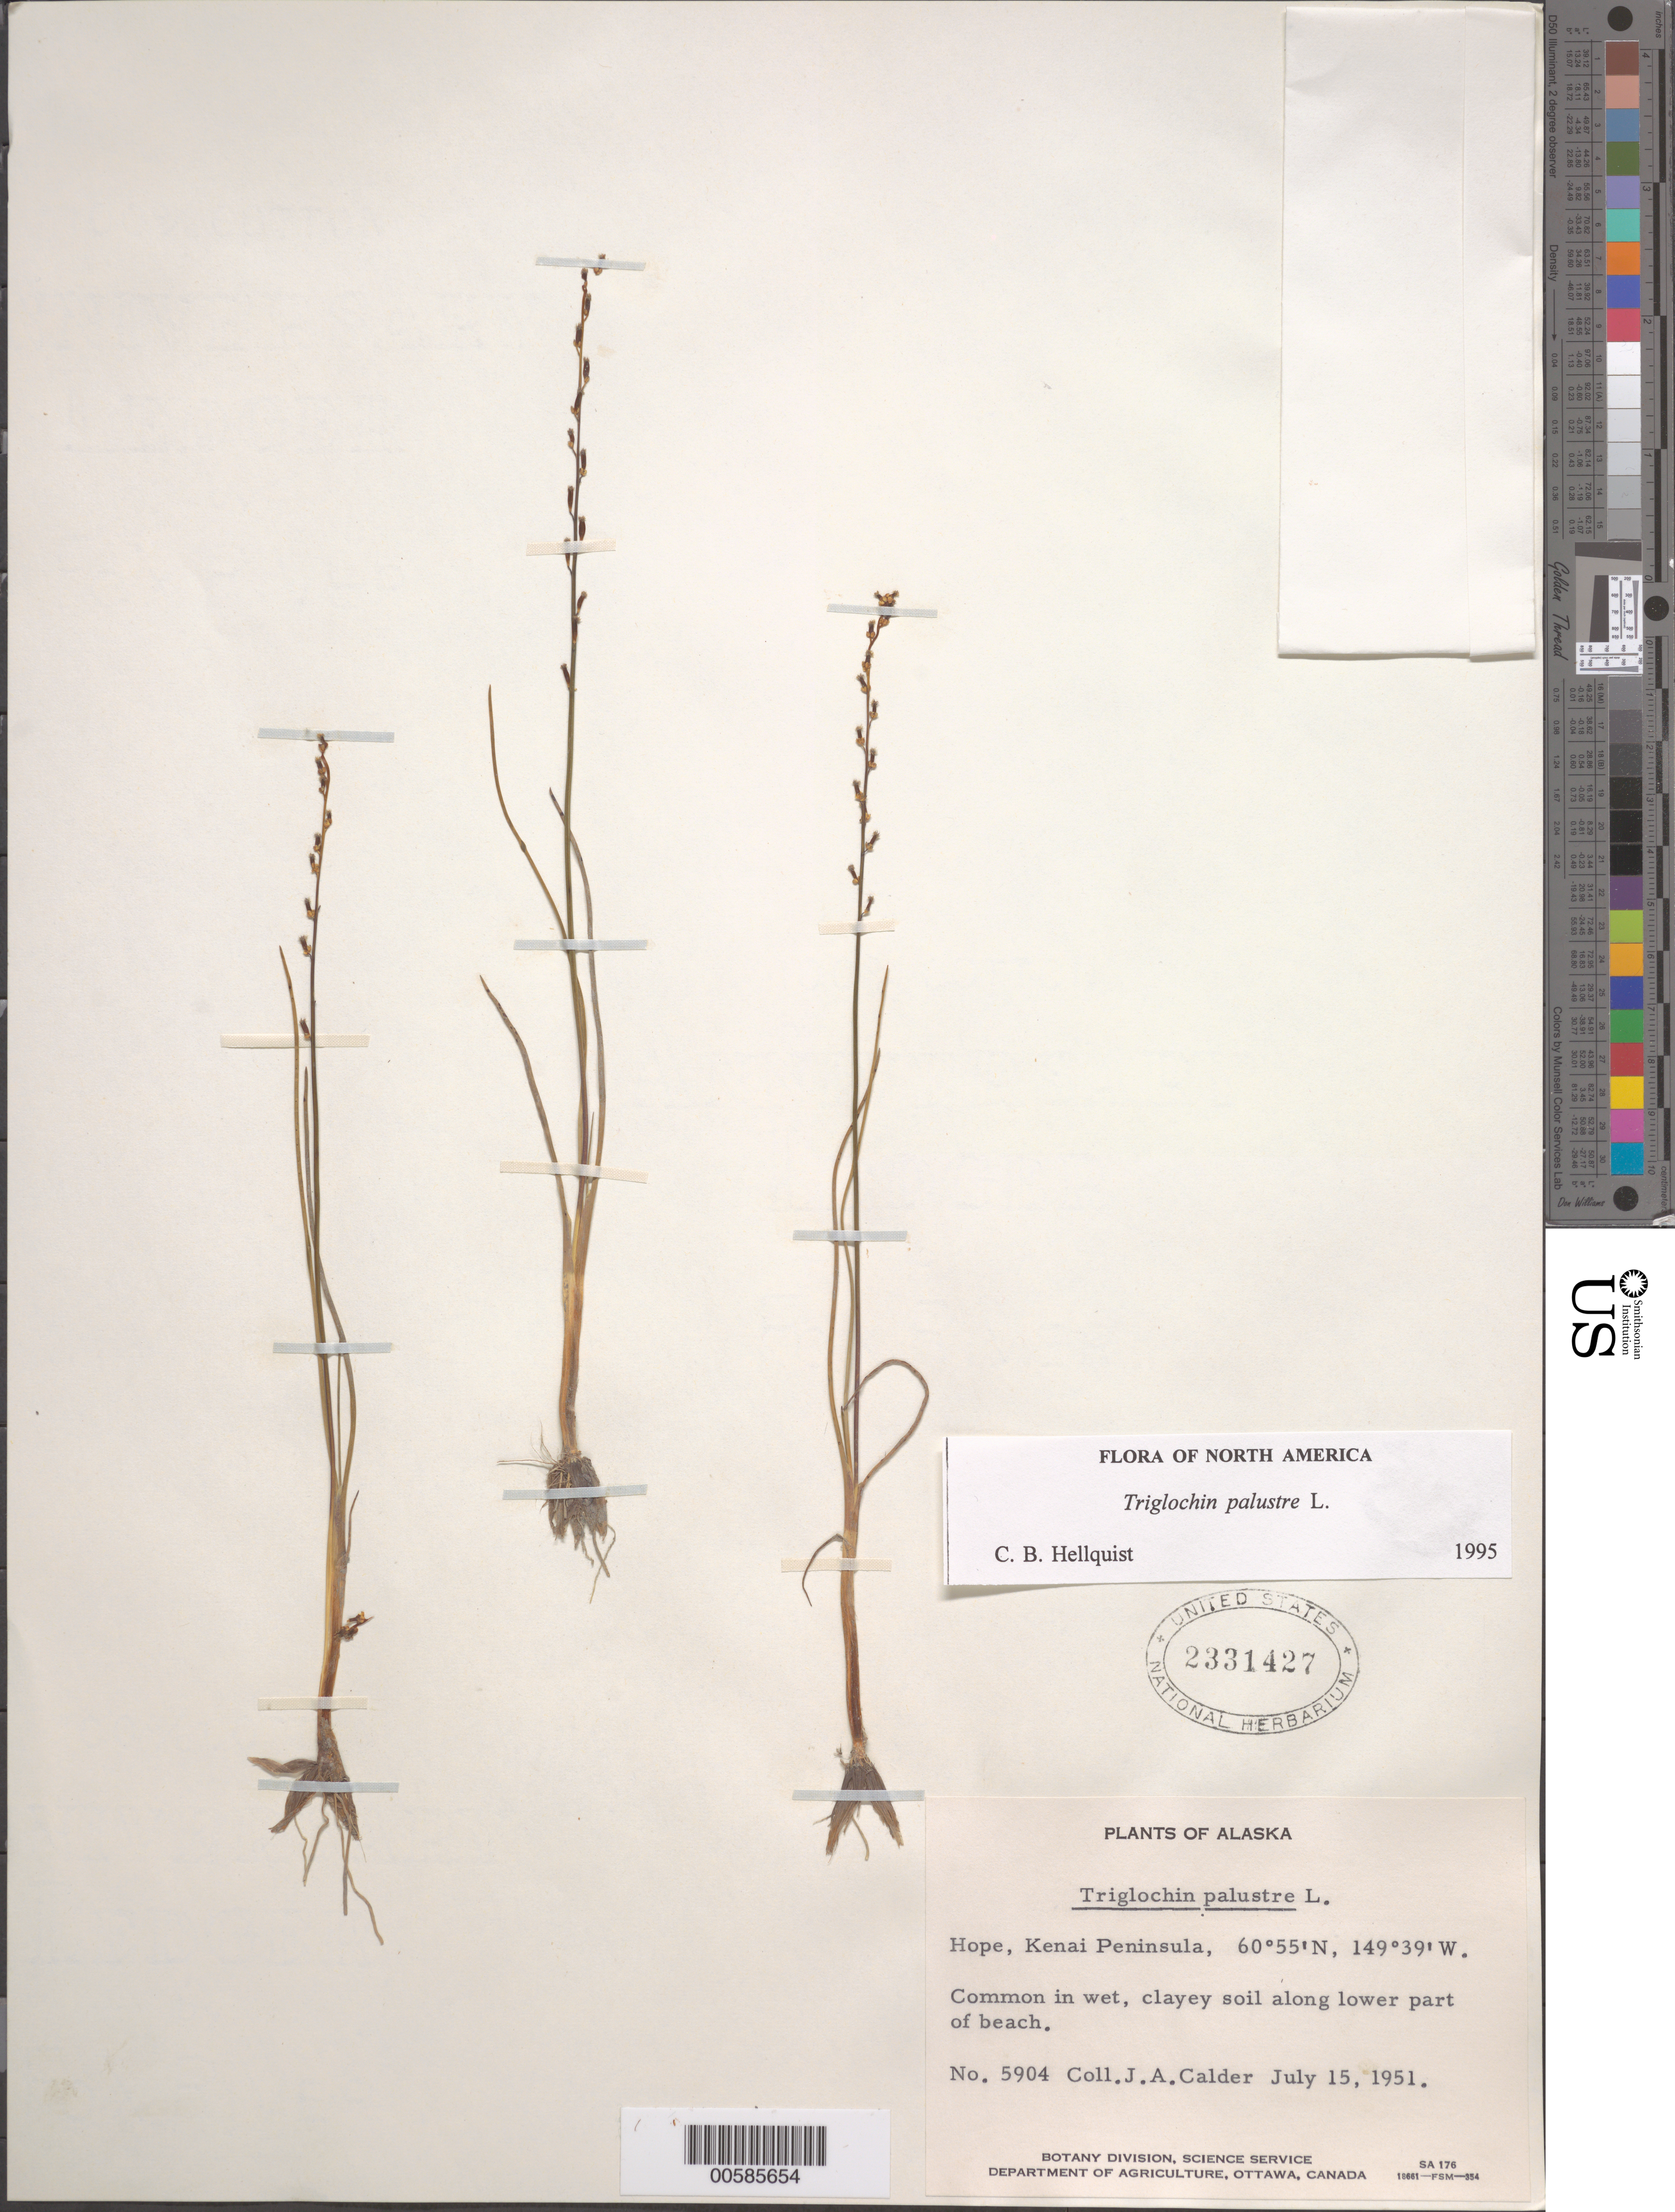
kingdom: Plantae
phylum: Tracheophyta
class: Liliopsida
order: Alismatales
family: Juncaginaceae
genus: Triglochin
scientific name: Triglochin palustris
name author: L.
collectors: J. A. Calder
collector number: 5904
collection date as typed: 15 Jul 1951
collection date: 1951-07-15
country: United States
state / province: Alaska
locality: Hope, Kenai Peninsula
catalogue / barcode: US 2331427